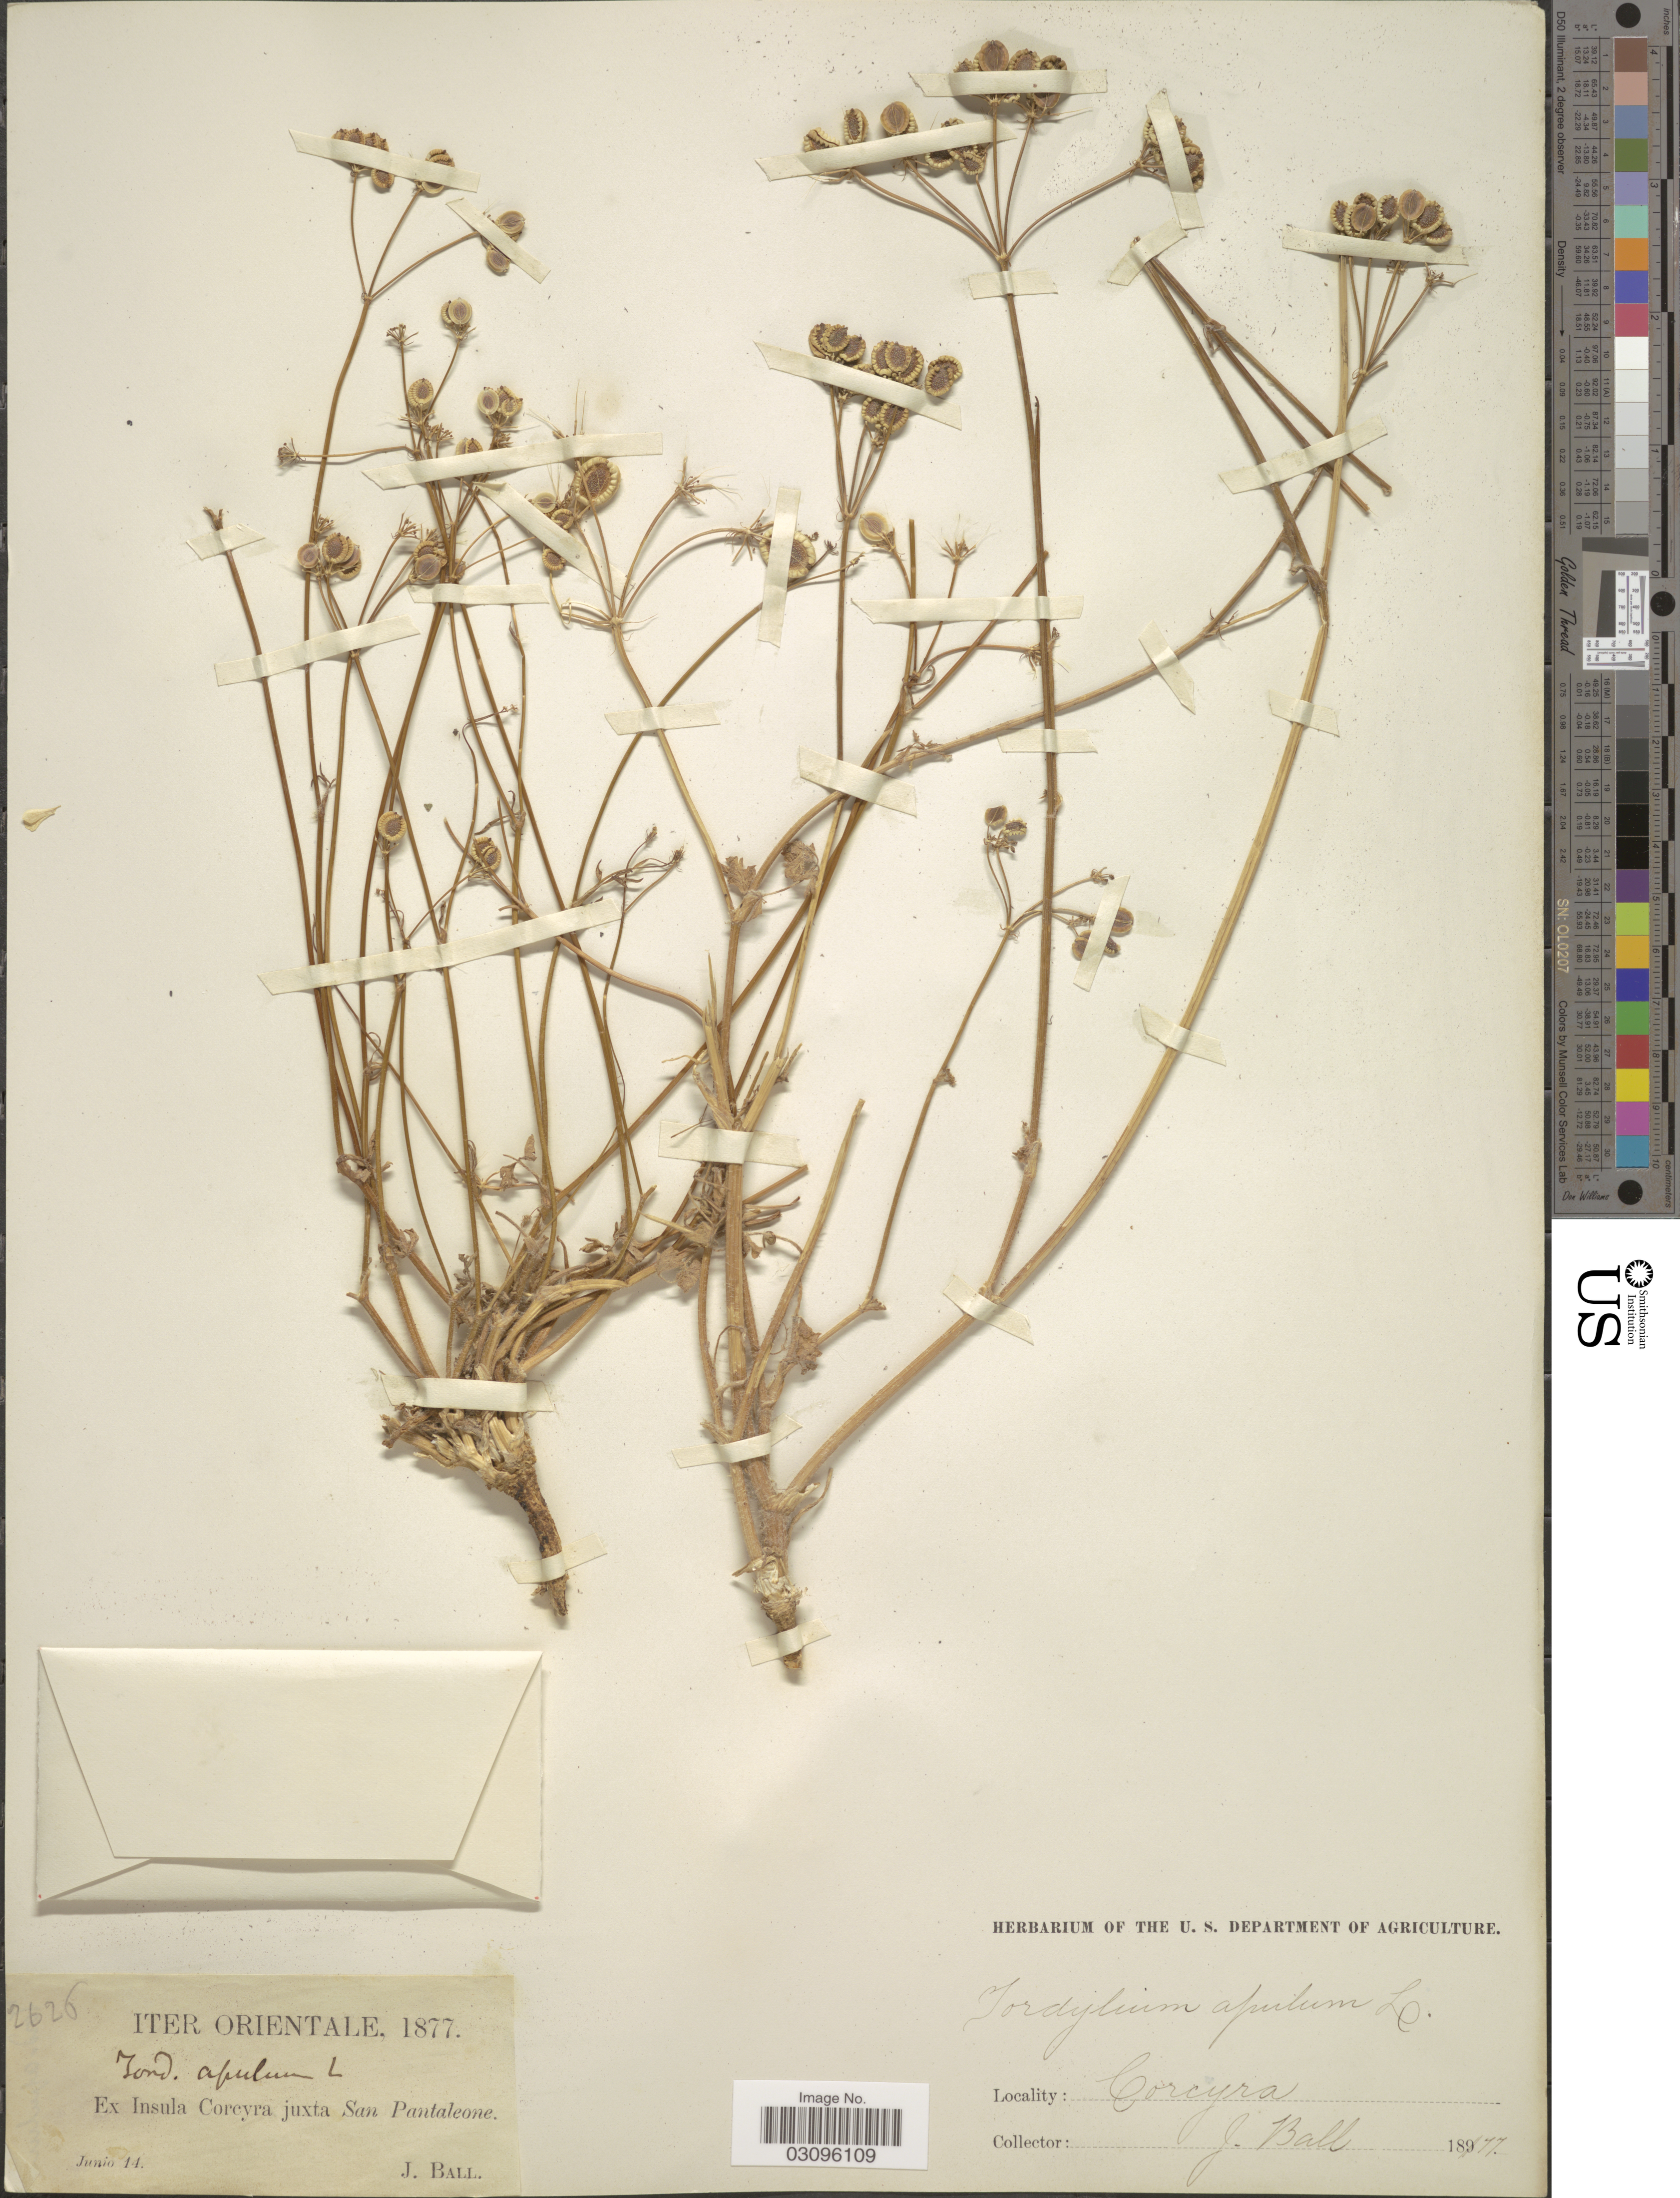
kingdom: Plantae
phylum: Tracheophyta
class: Magnoliopsida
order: Apiales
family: Apiaceae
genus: Tordylium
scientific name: Tordylium apulum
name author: L.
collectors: J. Ball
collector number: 2626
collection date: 1877-06-14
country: Greece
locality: Iter Orientale. Ex Insula Corcyra juxta San Pantaleone. Corcyra.